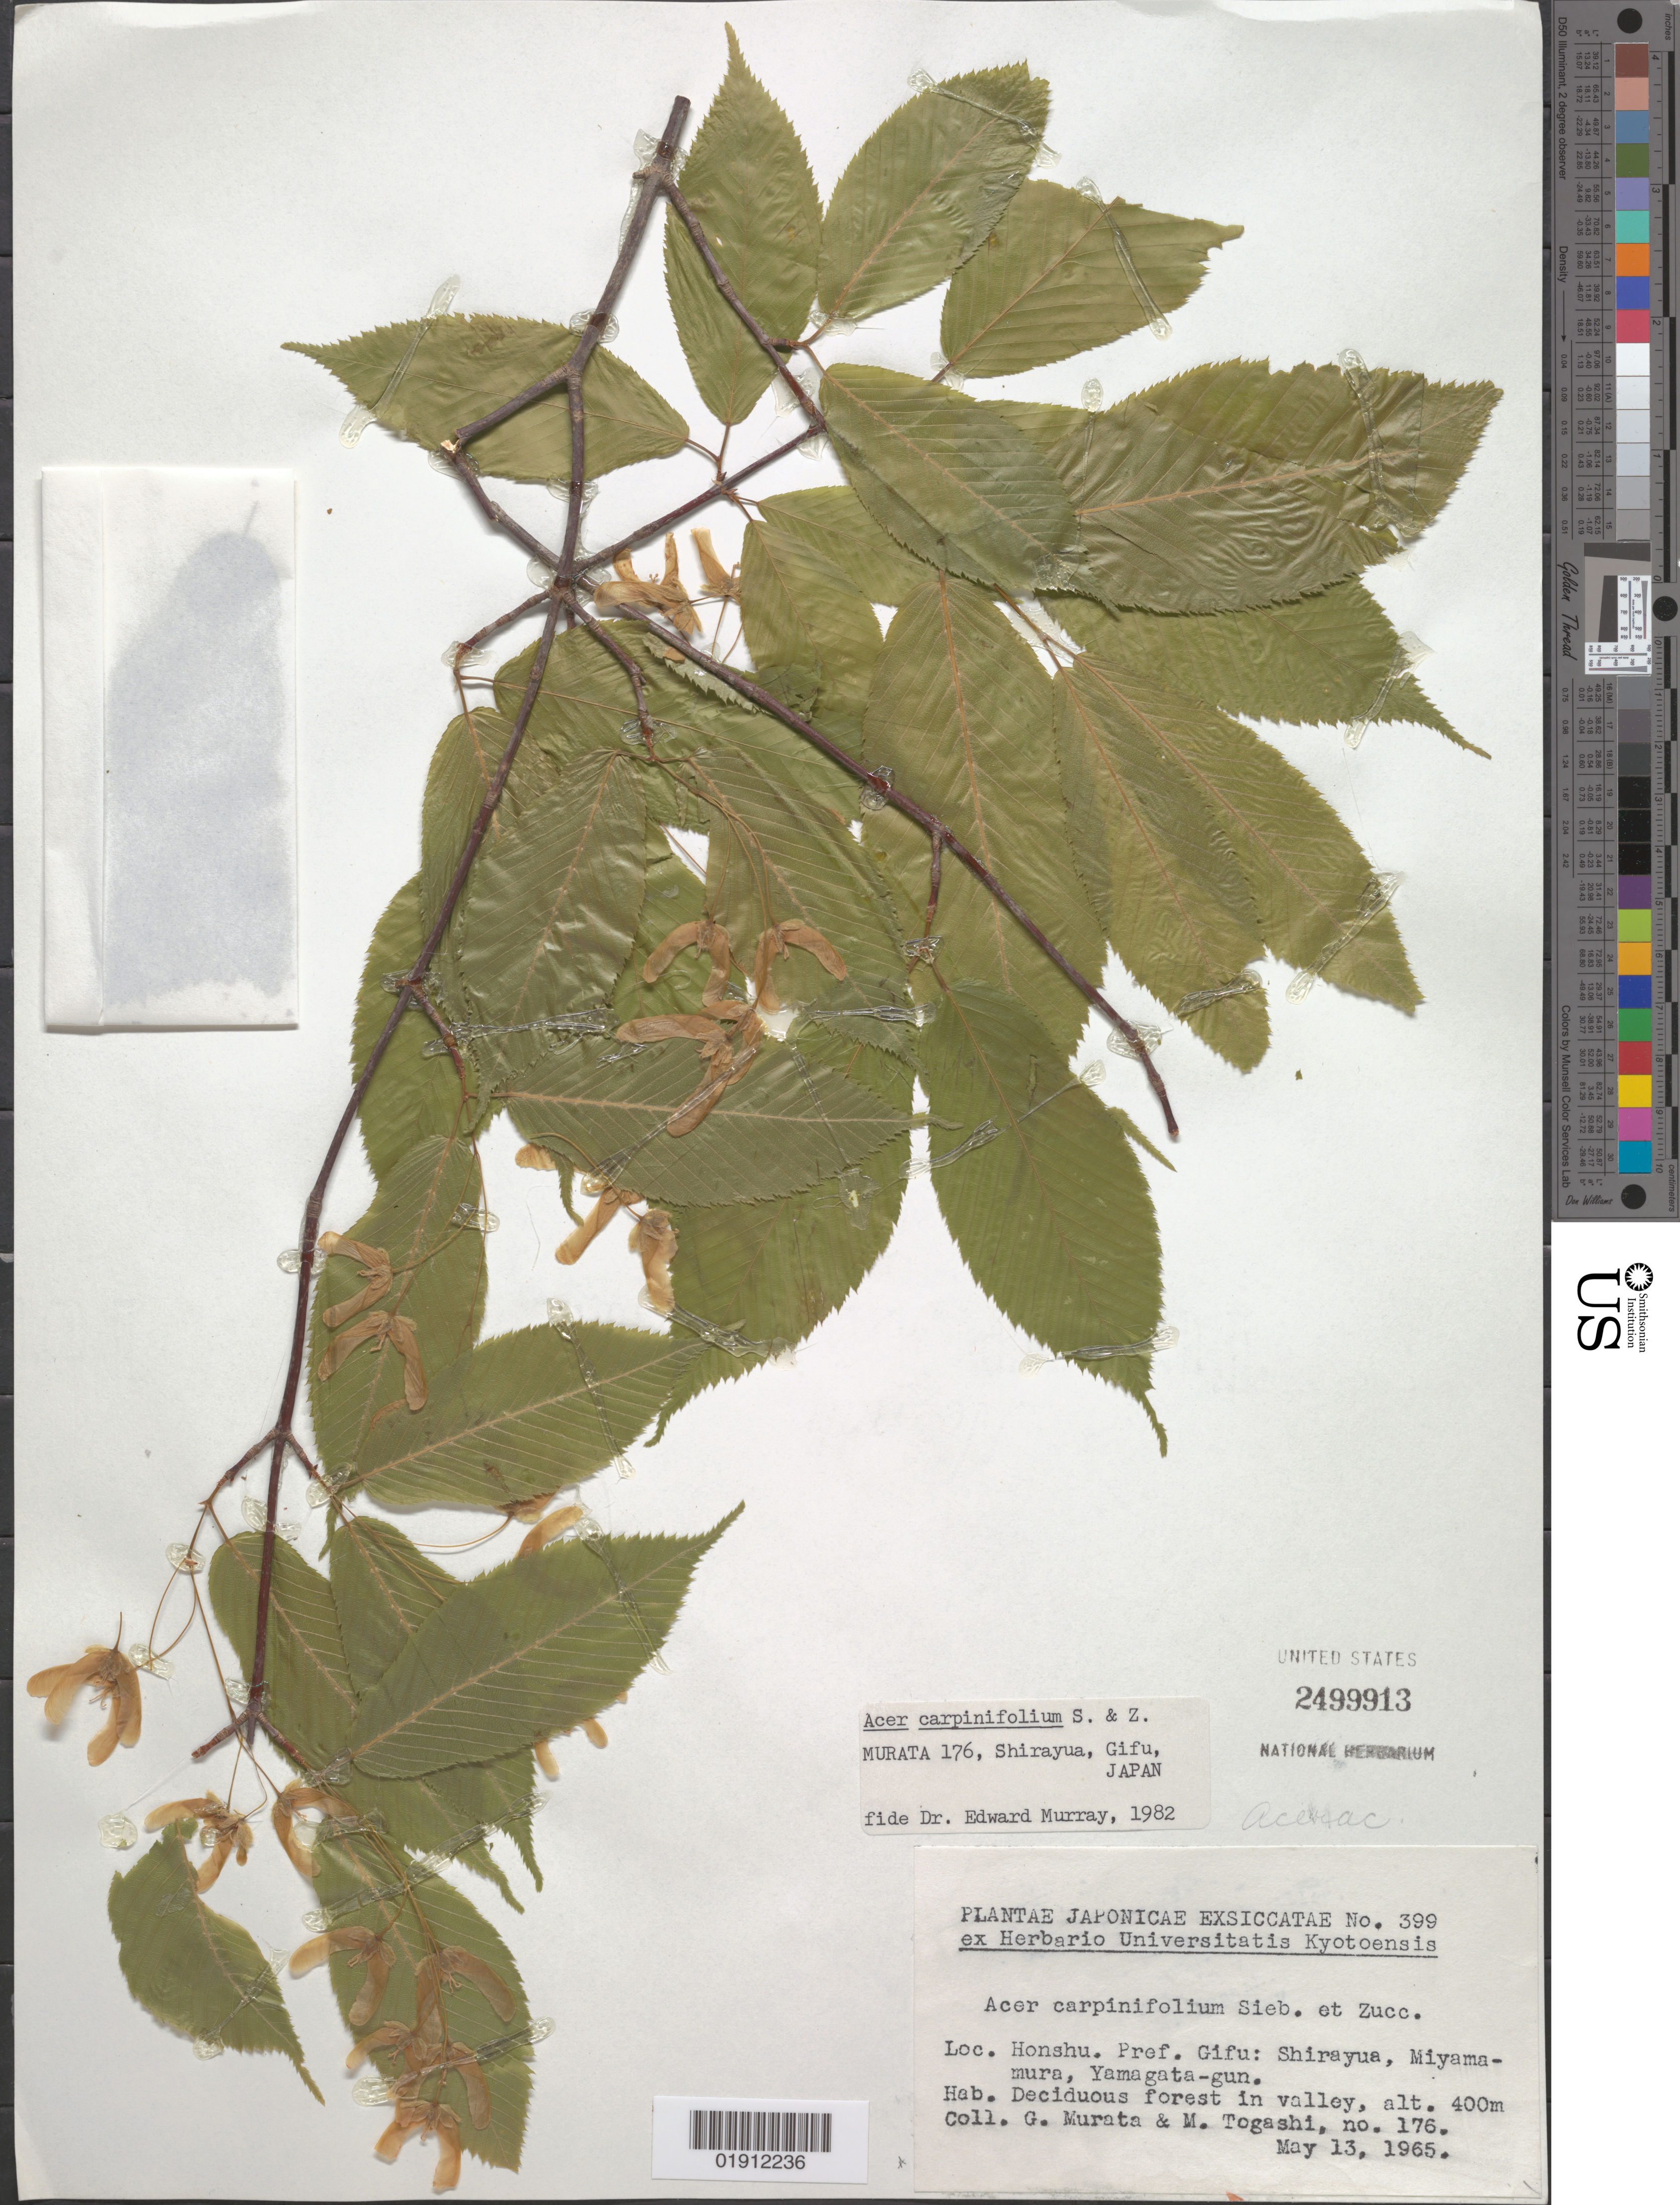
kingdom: Plantae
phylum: Tracheophyta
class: Magnoliopsida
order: Sapindales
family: Sapindaceae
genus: Acer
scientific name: Acer carpinifolium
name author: Siebold & Zucc.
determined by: Murray, Edward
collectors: G. Murata & M. Togashi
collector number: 176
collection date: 1965-05-13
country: Japan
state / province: Gihu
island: Honshu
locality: Shirayua, Miyama-mura, Yamagata-gun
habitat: Deciduous forest in valley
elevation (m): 400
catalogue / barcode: US 2499913